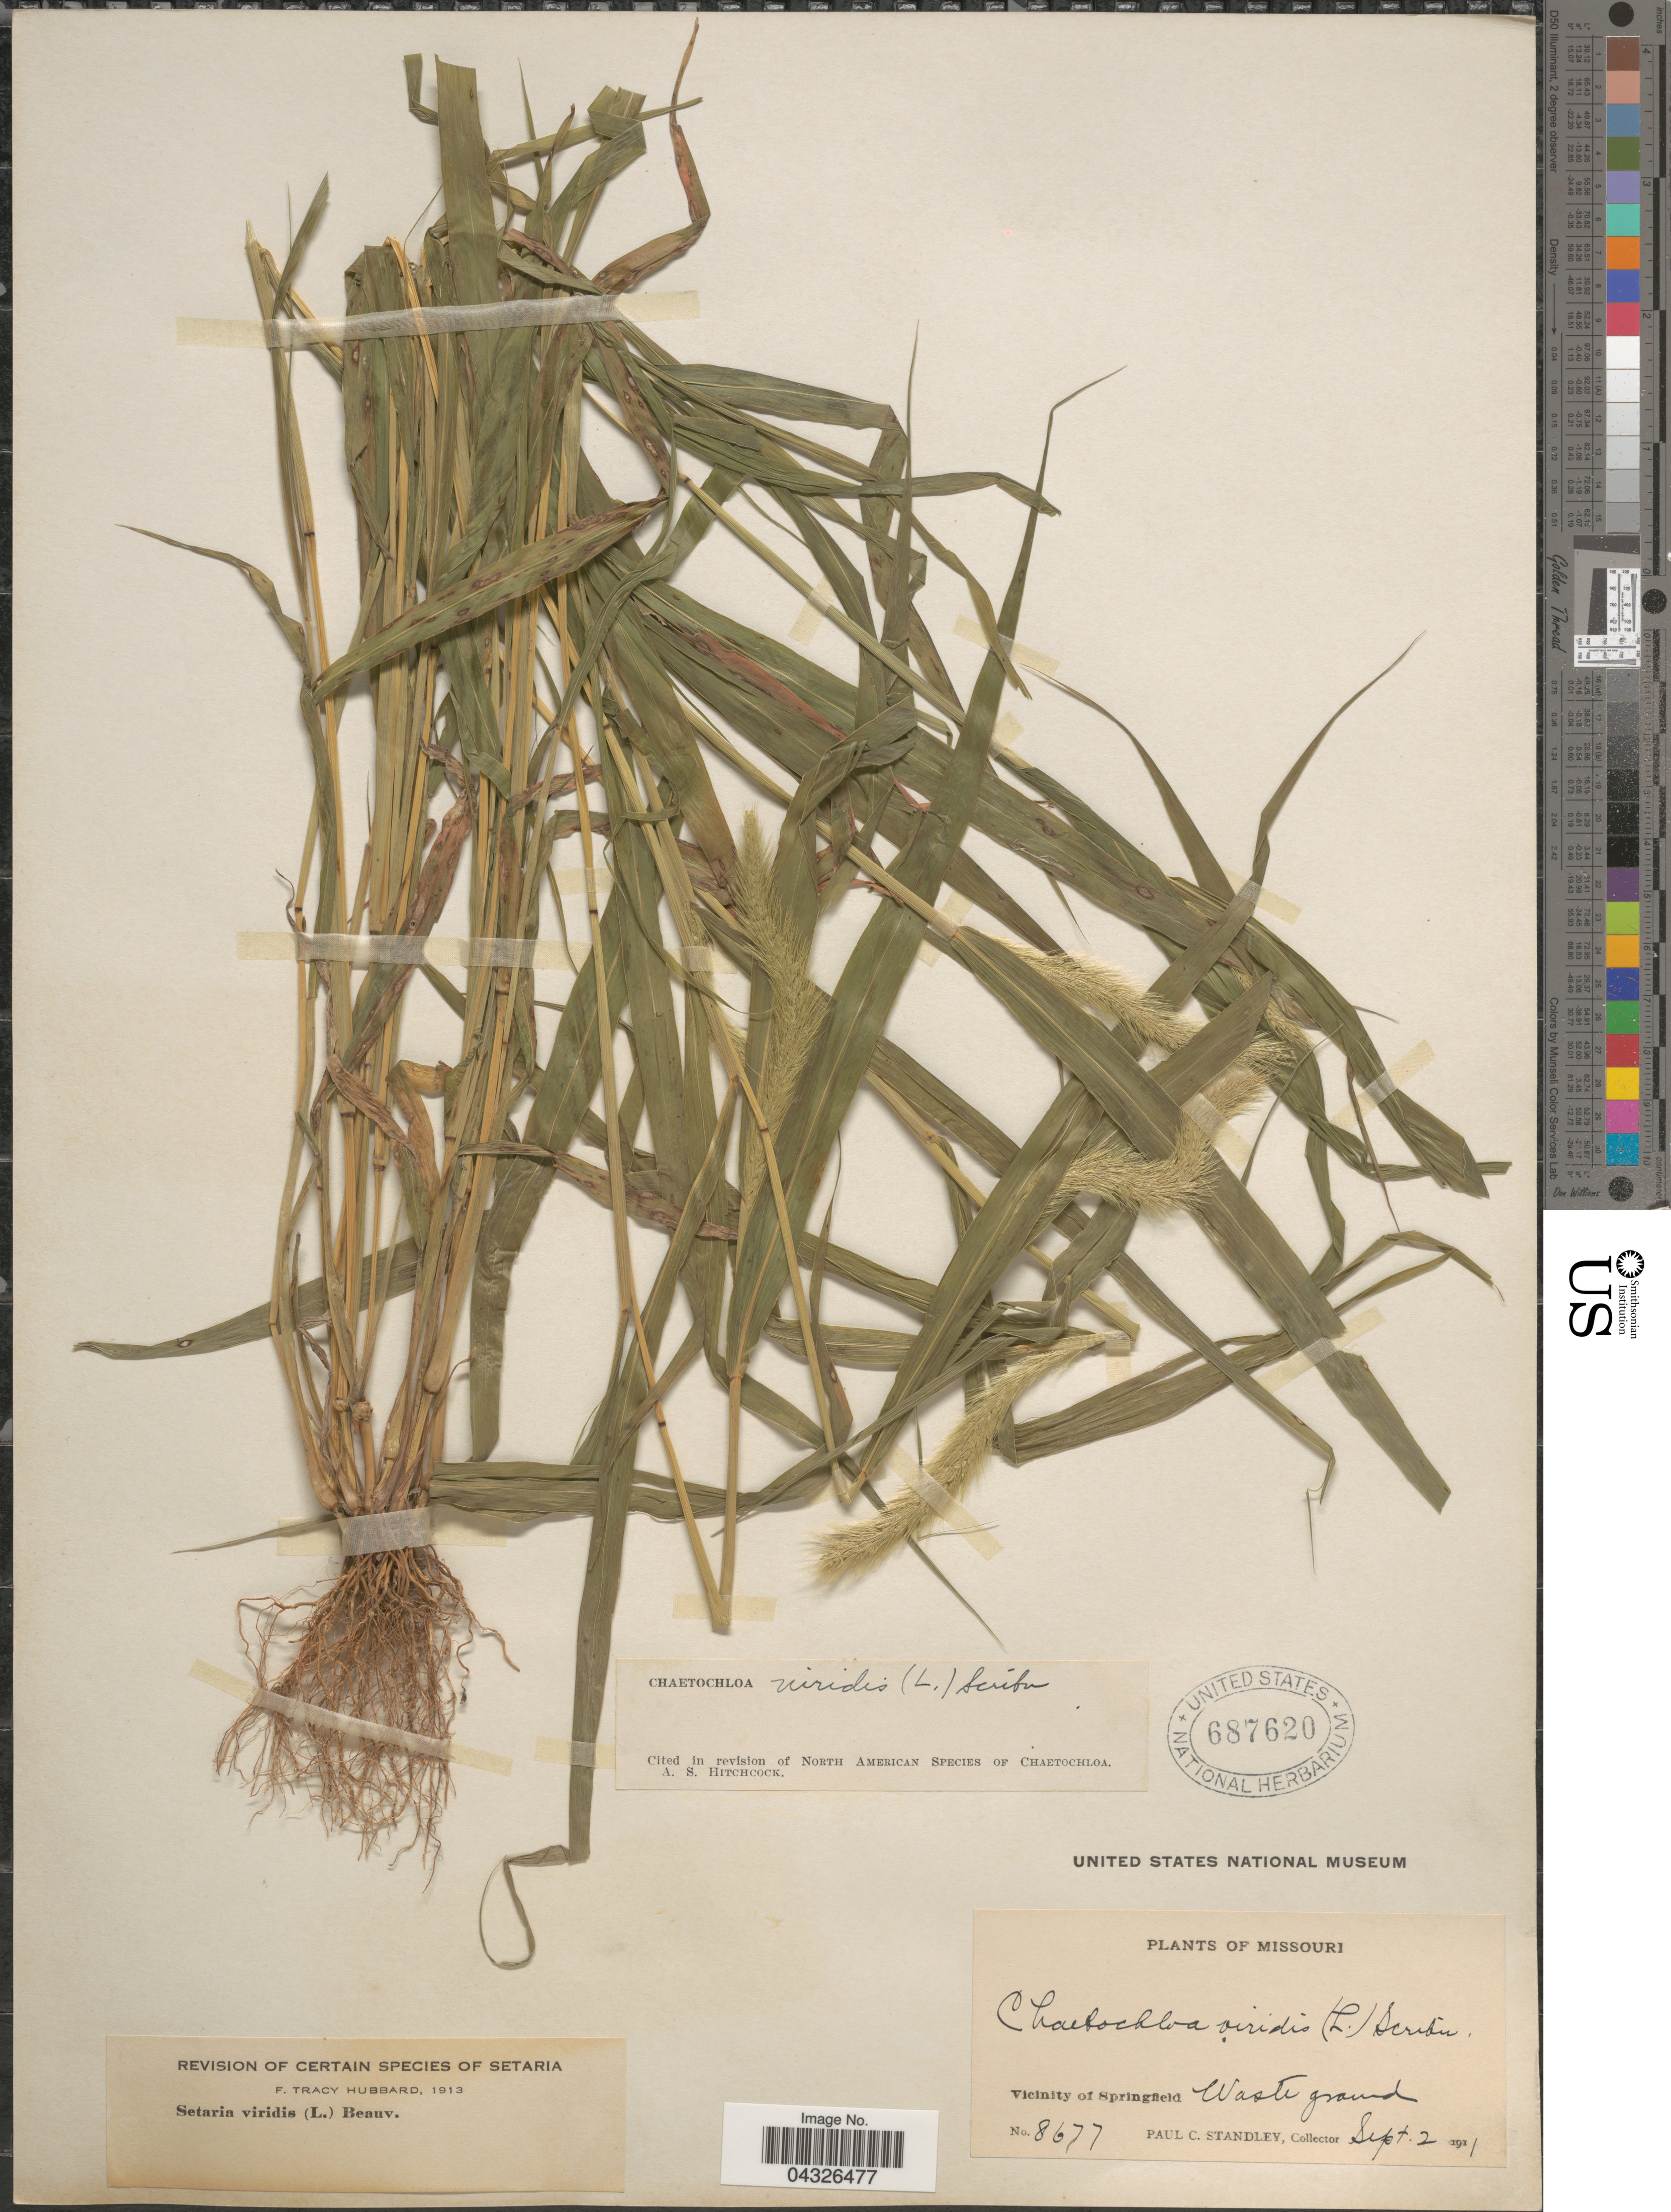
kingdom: Plantae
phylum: Tracheophyta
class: Liliopsida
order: Poales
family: Poaceae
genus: Setaria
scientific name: Setaria viridis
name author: (L.) P. Beauv.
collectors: P. C. Standley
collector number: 8677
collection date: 1911-09-02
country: United States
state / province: Missouri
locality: Vicinity of Springfield. Waste ground.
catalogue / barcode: US 687620